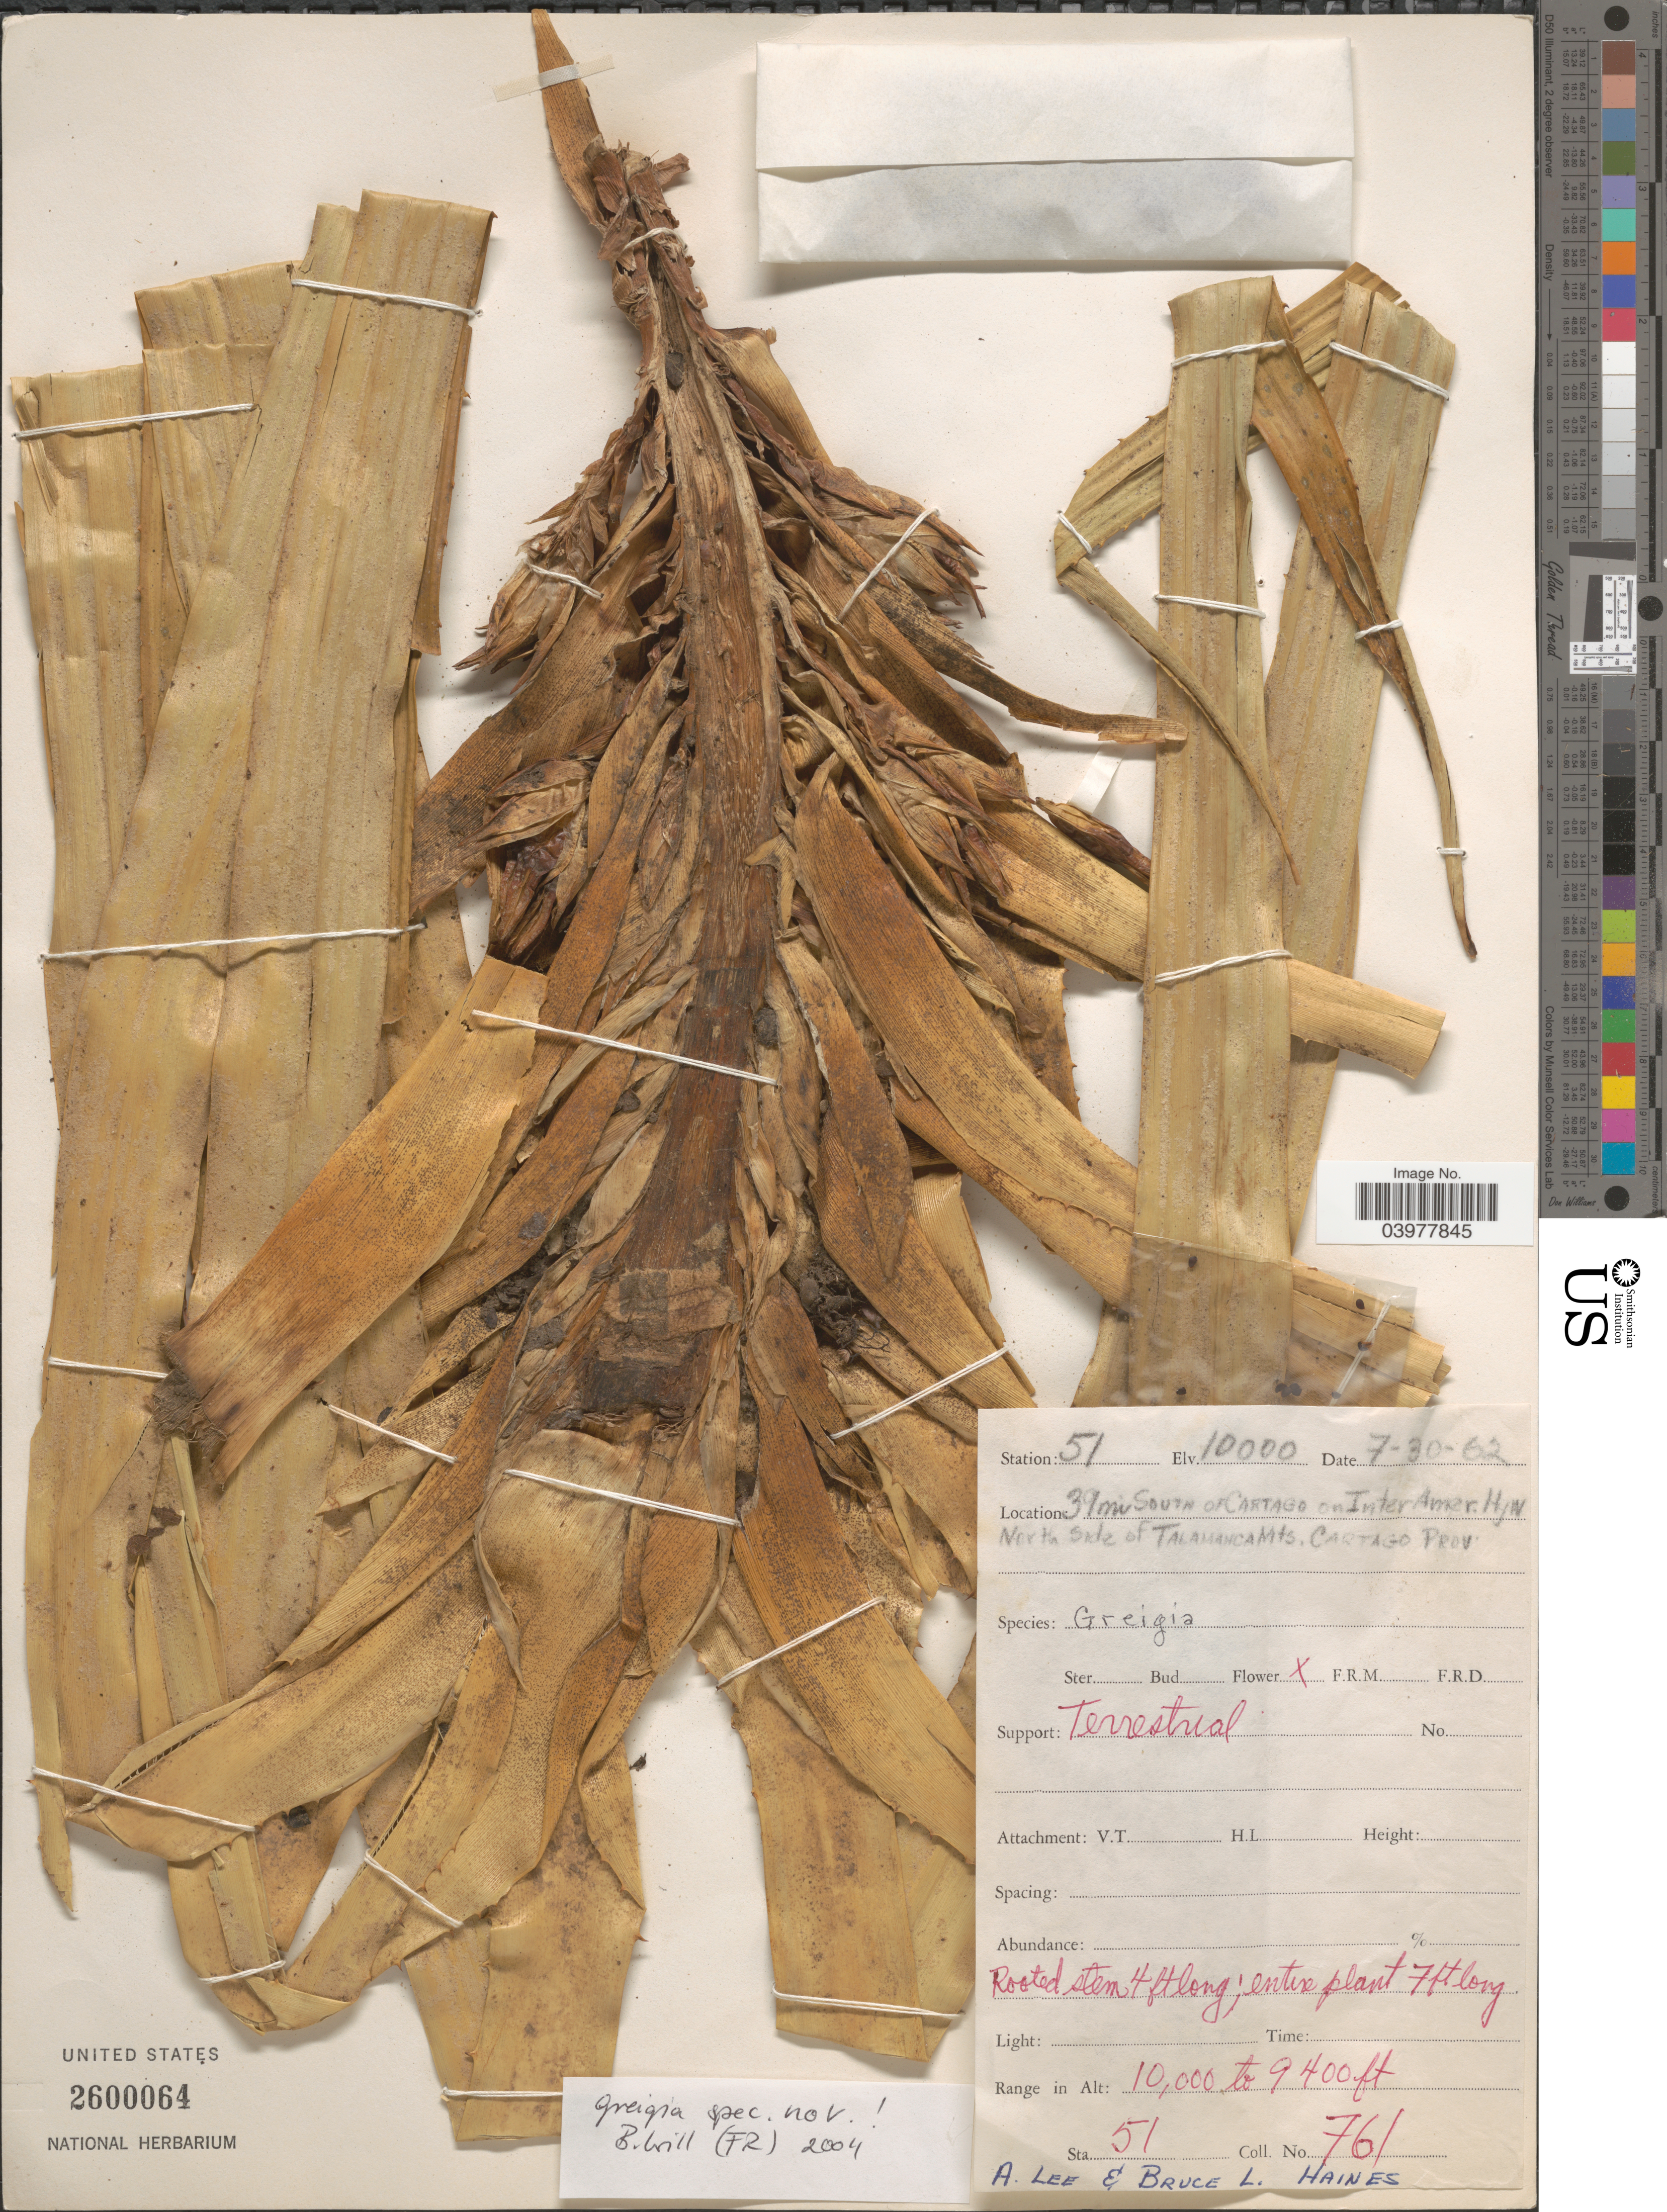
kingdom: Plantae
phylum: Tracheophyta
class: Liliopsida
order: Poales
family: Bromeliaceae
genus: Greigia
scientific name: Greigia sp.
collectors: A. Lee & B. L. Haines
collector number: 761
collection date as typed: Transcribed d/m/y: 30/7/62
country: Costa Rica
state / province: Cartago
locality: Station 51. 39 mi South of Cartago on Inter Amer. Hyw North side of Talamanca Mts.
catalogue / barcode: US 2600064